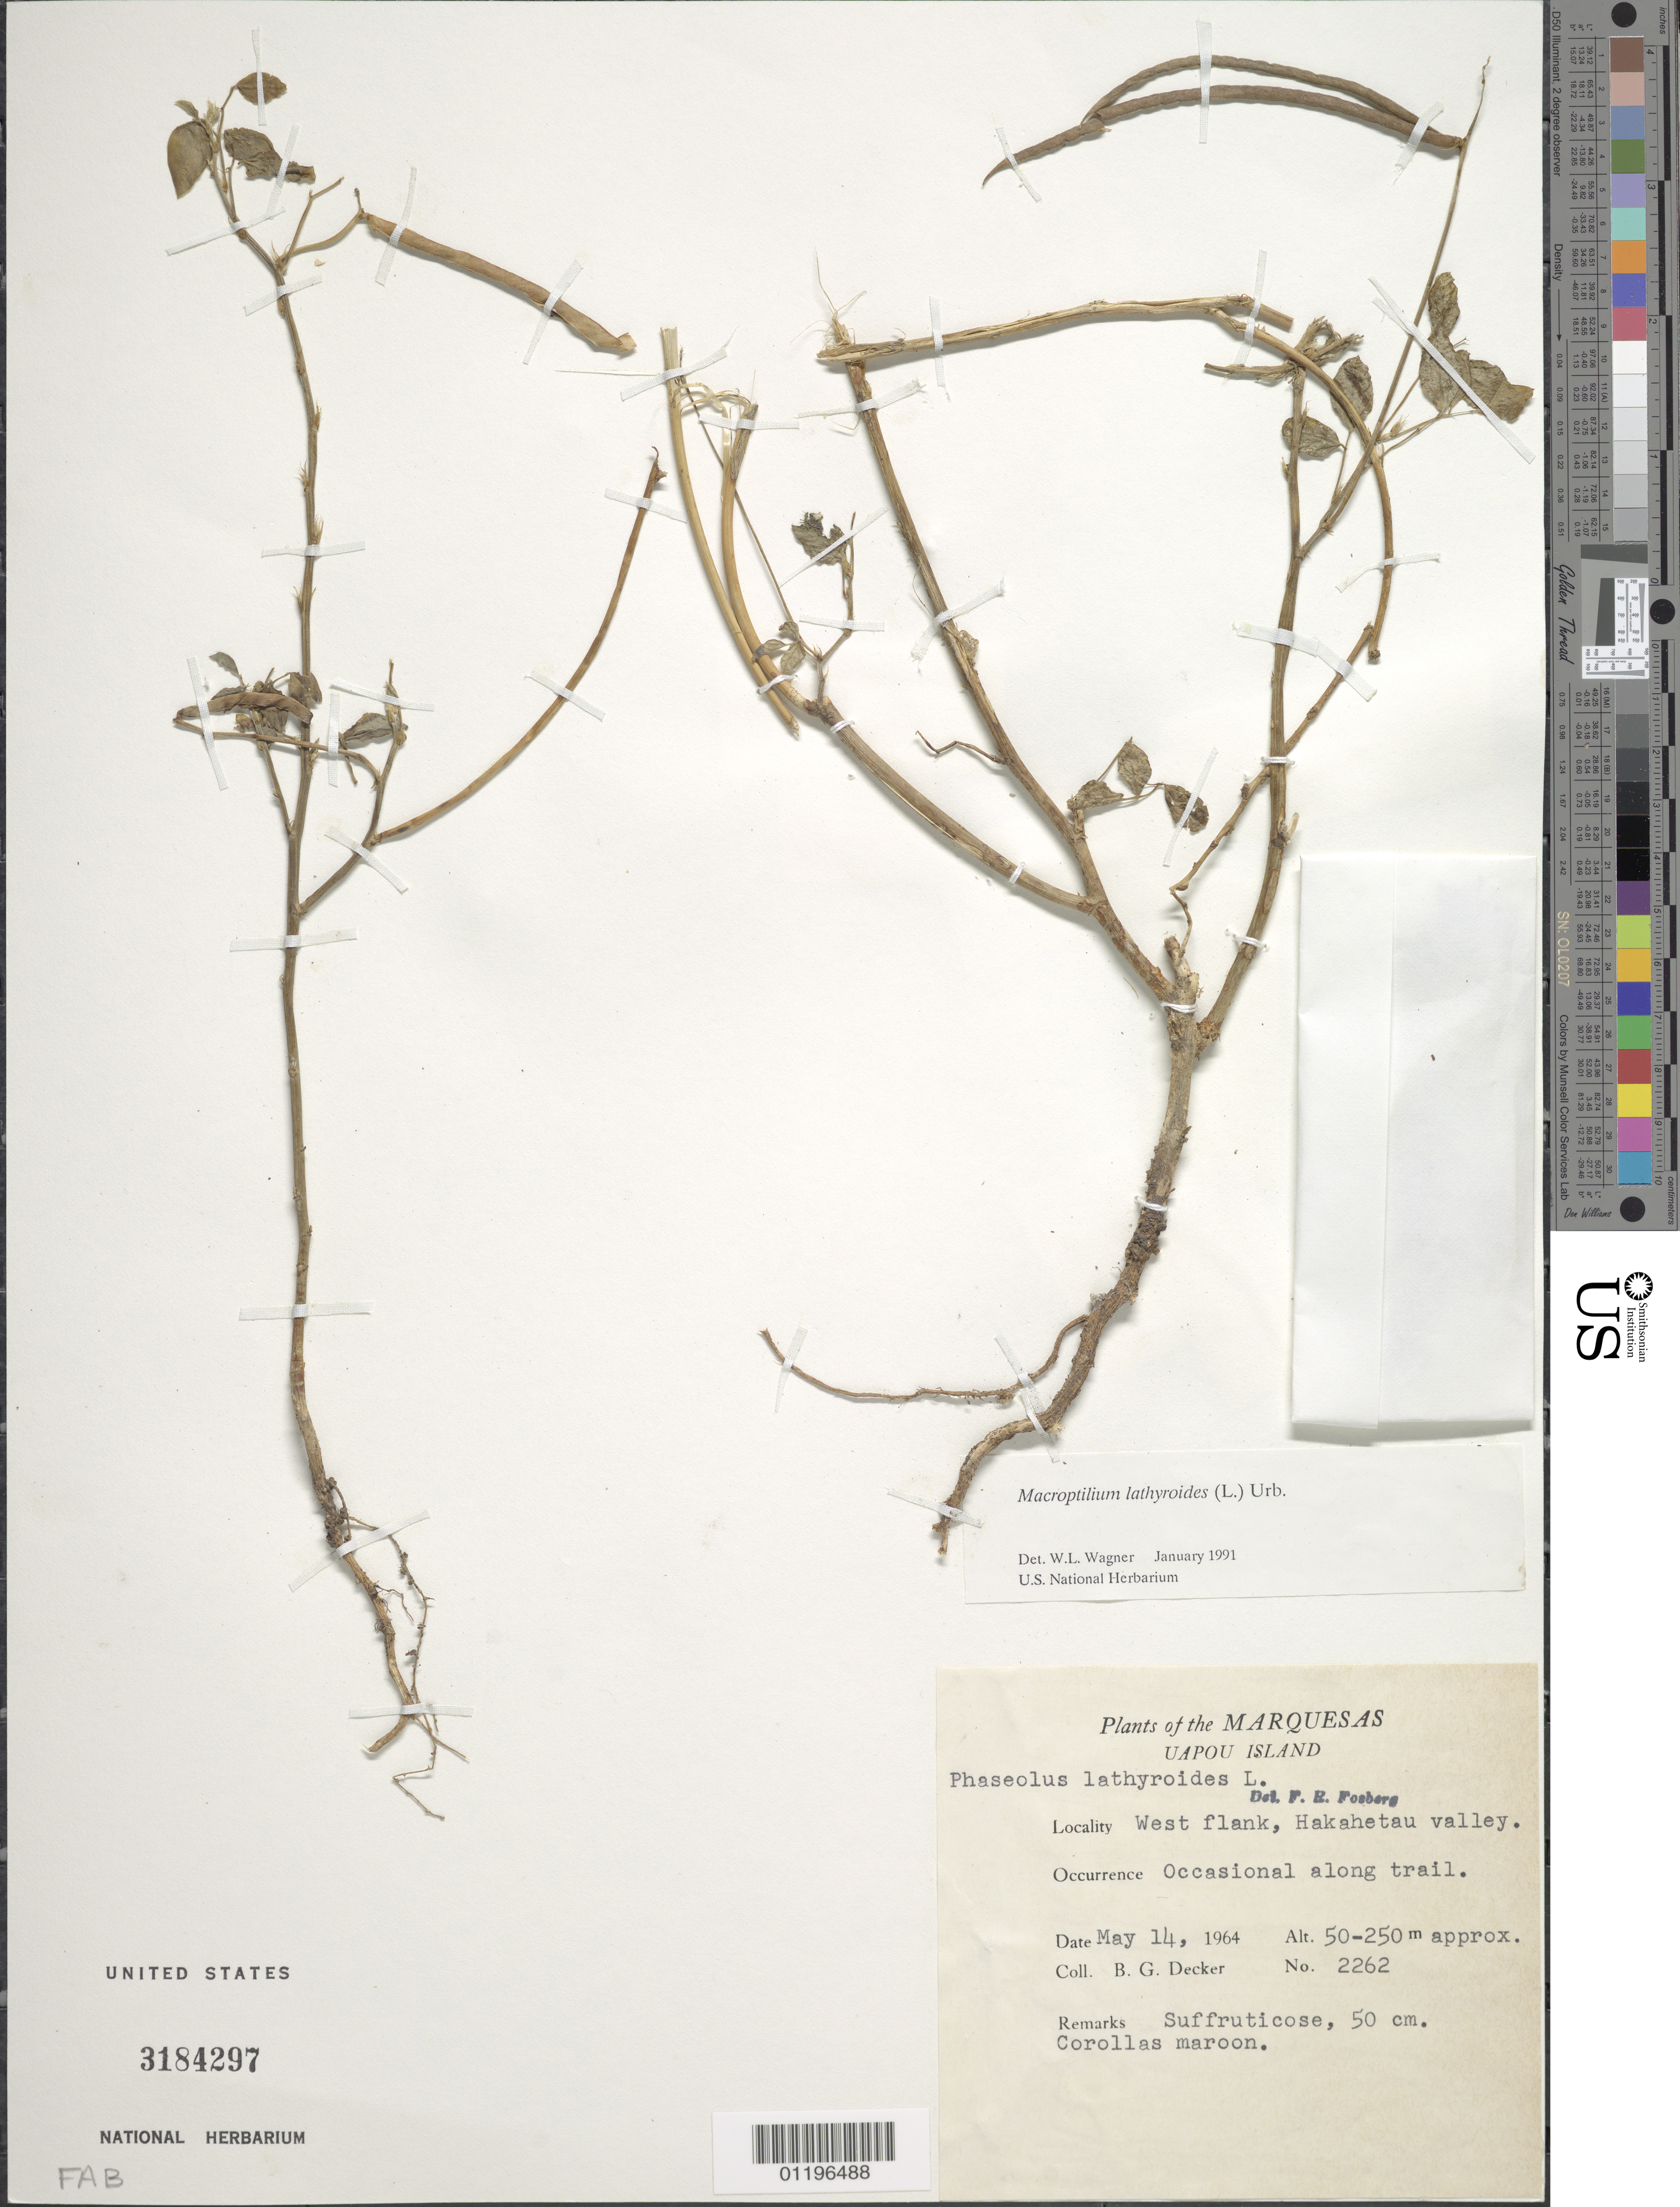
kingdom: Plantae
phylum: Tracheophyta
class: Magnoliopsida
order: Fabales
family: Fabaceae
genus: Macroptilium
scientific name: Macroptilium lathyroides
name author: (L.) Urb.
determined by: Wagner, W. L., (BOT), Smithsonian Institution - National Museum of Natural History (UNITED STATES)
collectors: B. G. Decker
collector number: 2262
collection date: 1964-05-14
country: French Polynesia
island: Ua Pou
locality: Hakahetau Valley, W flank, along trail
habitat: Occasional along trail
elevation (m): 50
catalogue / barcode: US 3184297